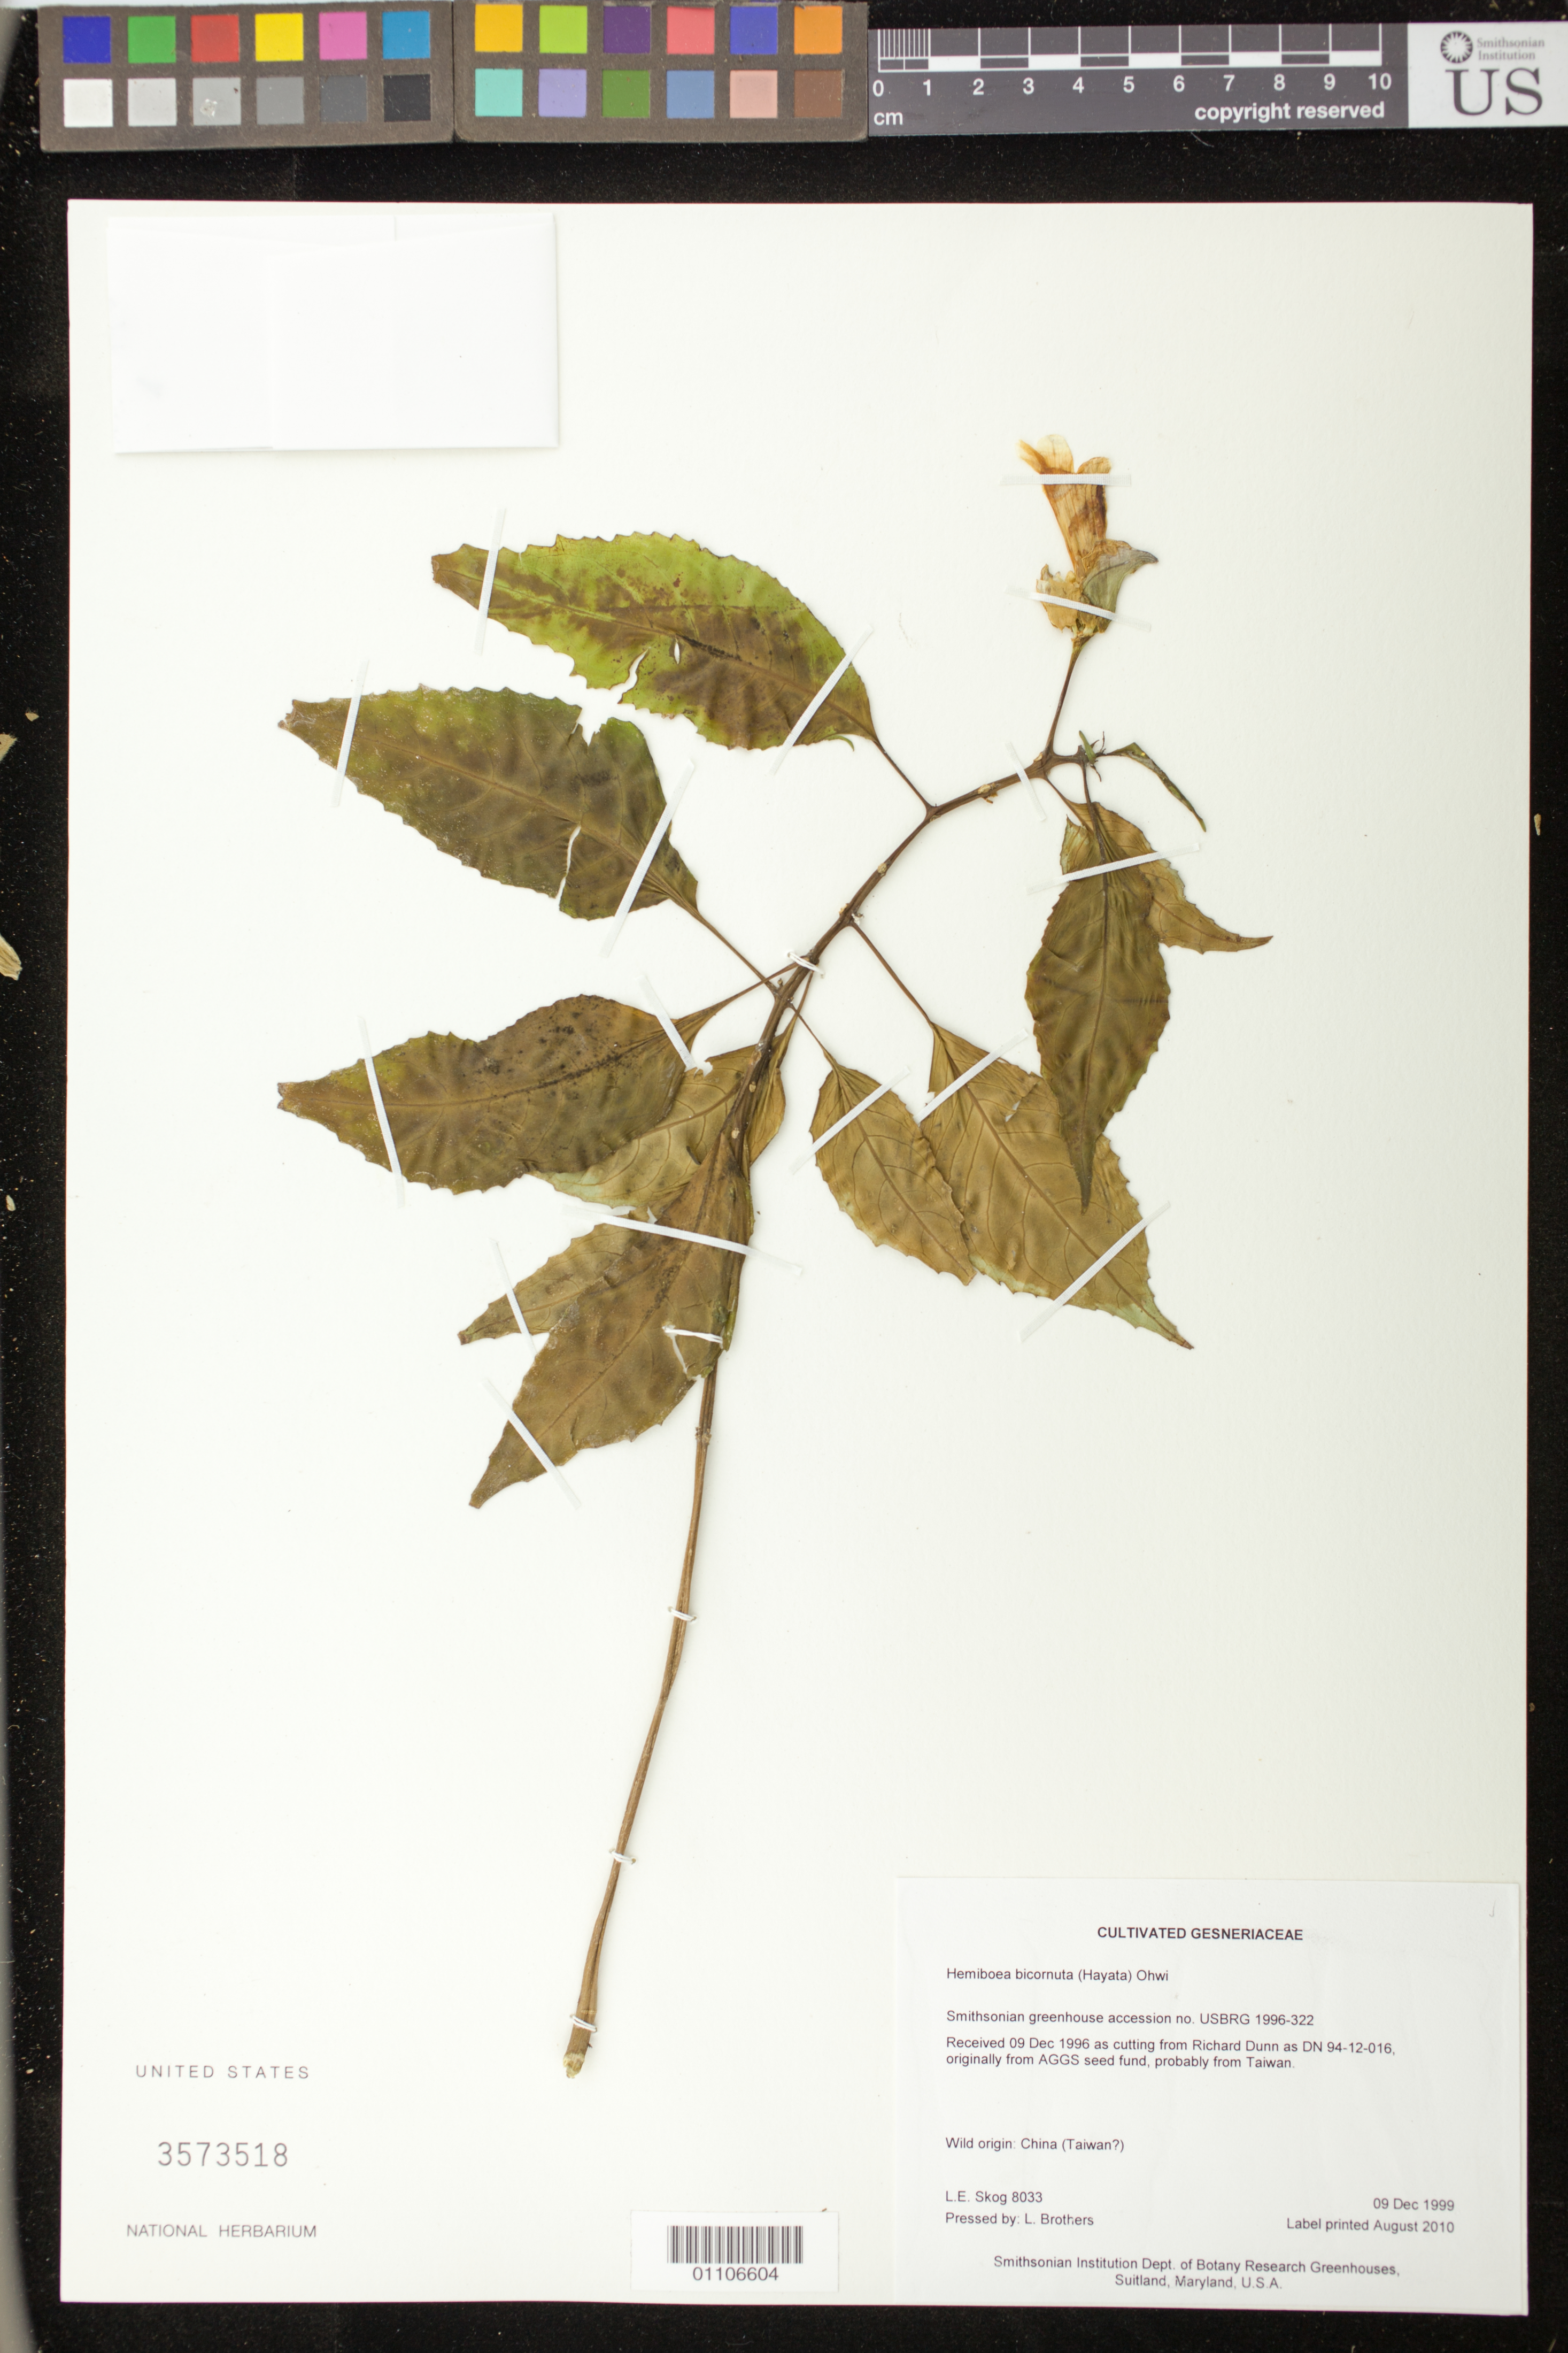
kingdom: Plantae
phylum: Tracheophyta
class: Magnoliopsida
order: Lamiales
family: Gesneriaceae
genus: Hemiboea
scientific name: Hemiboea bicornuta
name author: (Hayata) Ohwi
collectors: L. E. Skog & L. Brothers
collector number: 8033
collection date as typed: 09 Dec 1999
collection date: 1999-12-09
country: United States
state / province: Maryland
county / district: Prince George's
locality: Cultivated: Smithsonian Institution Dept. of Botany Research Greenhouses, Suitland, Maryland, U.S.A. [orig. Taiwan?]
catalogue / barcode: US 3573518